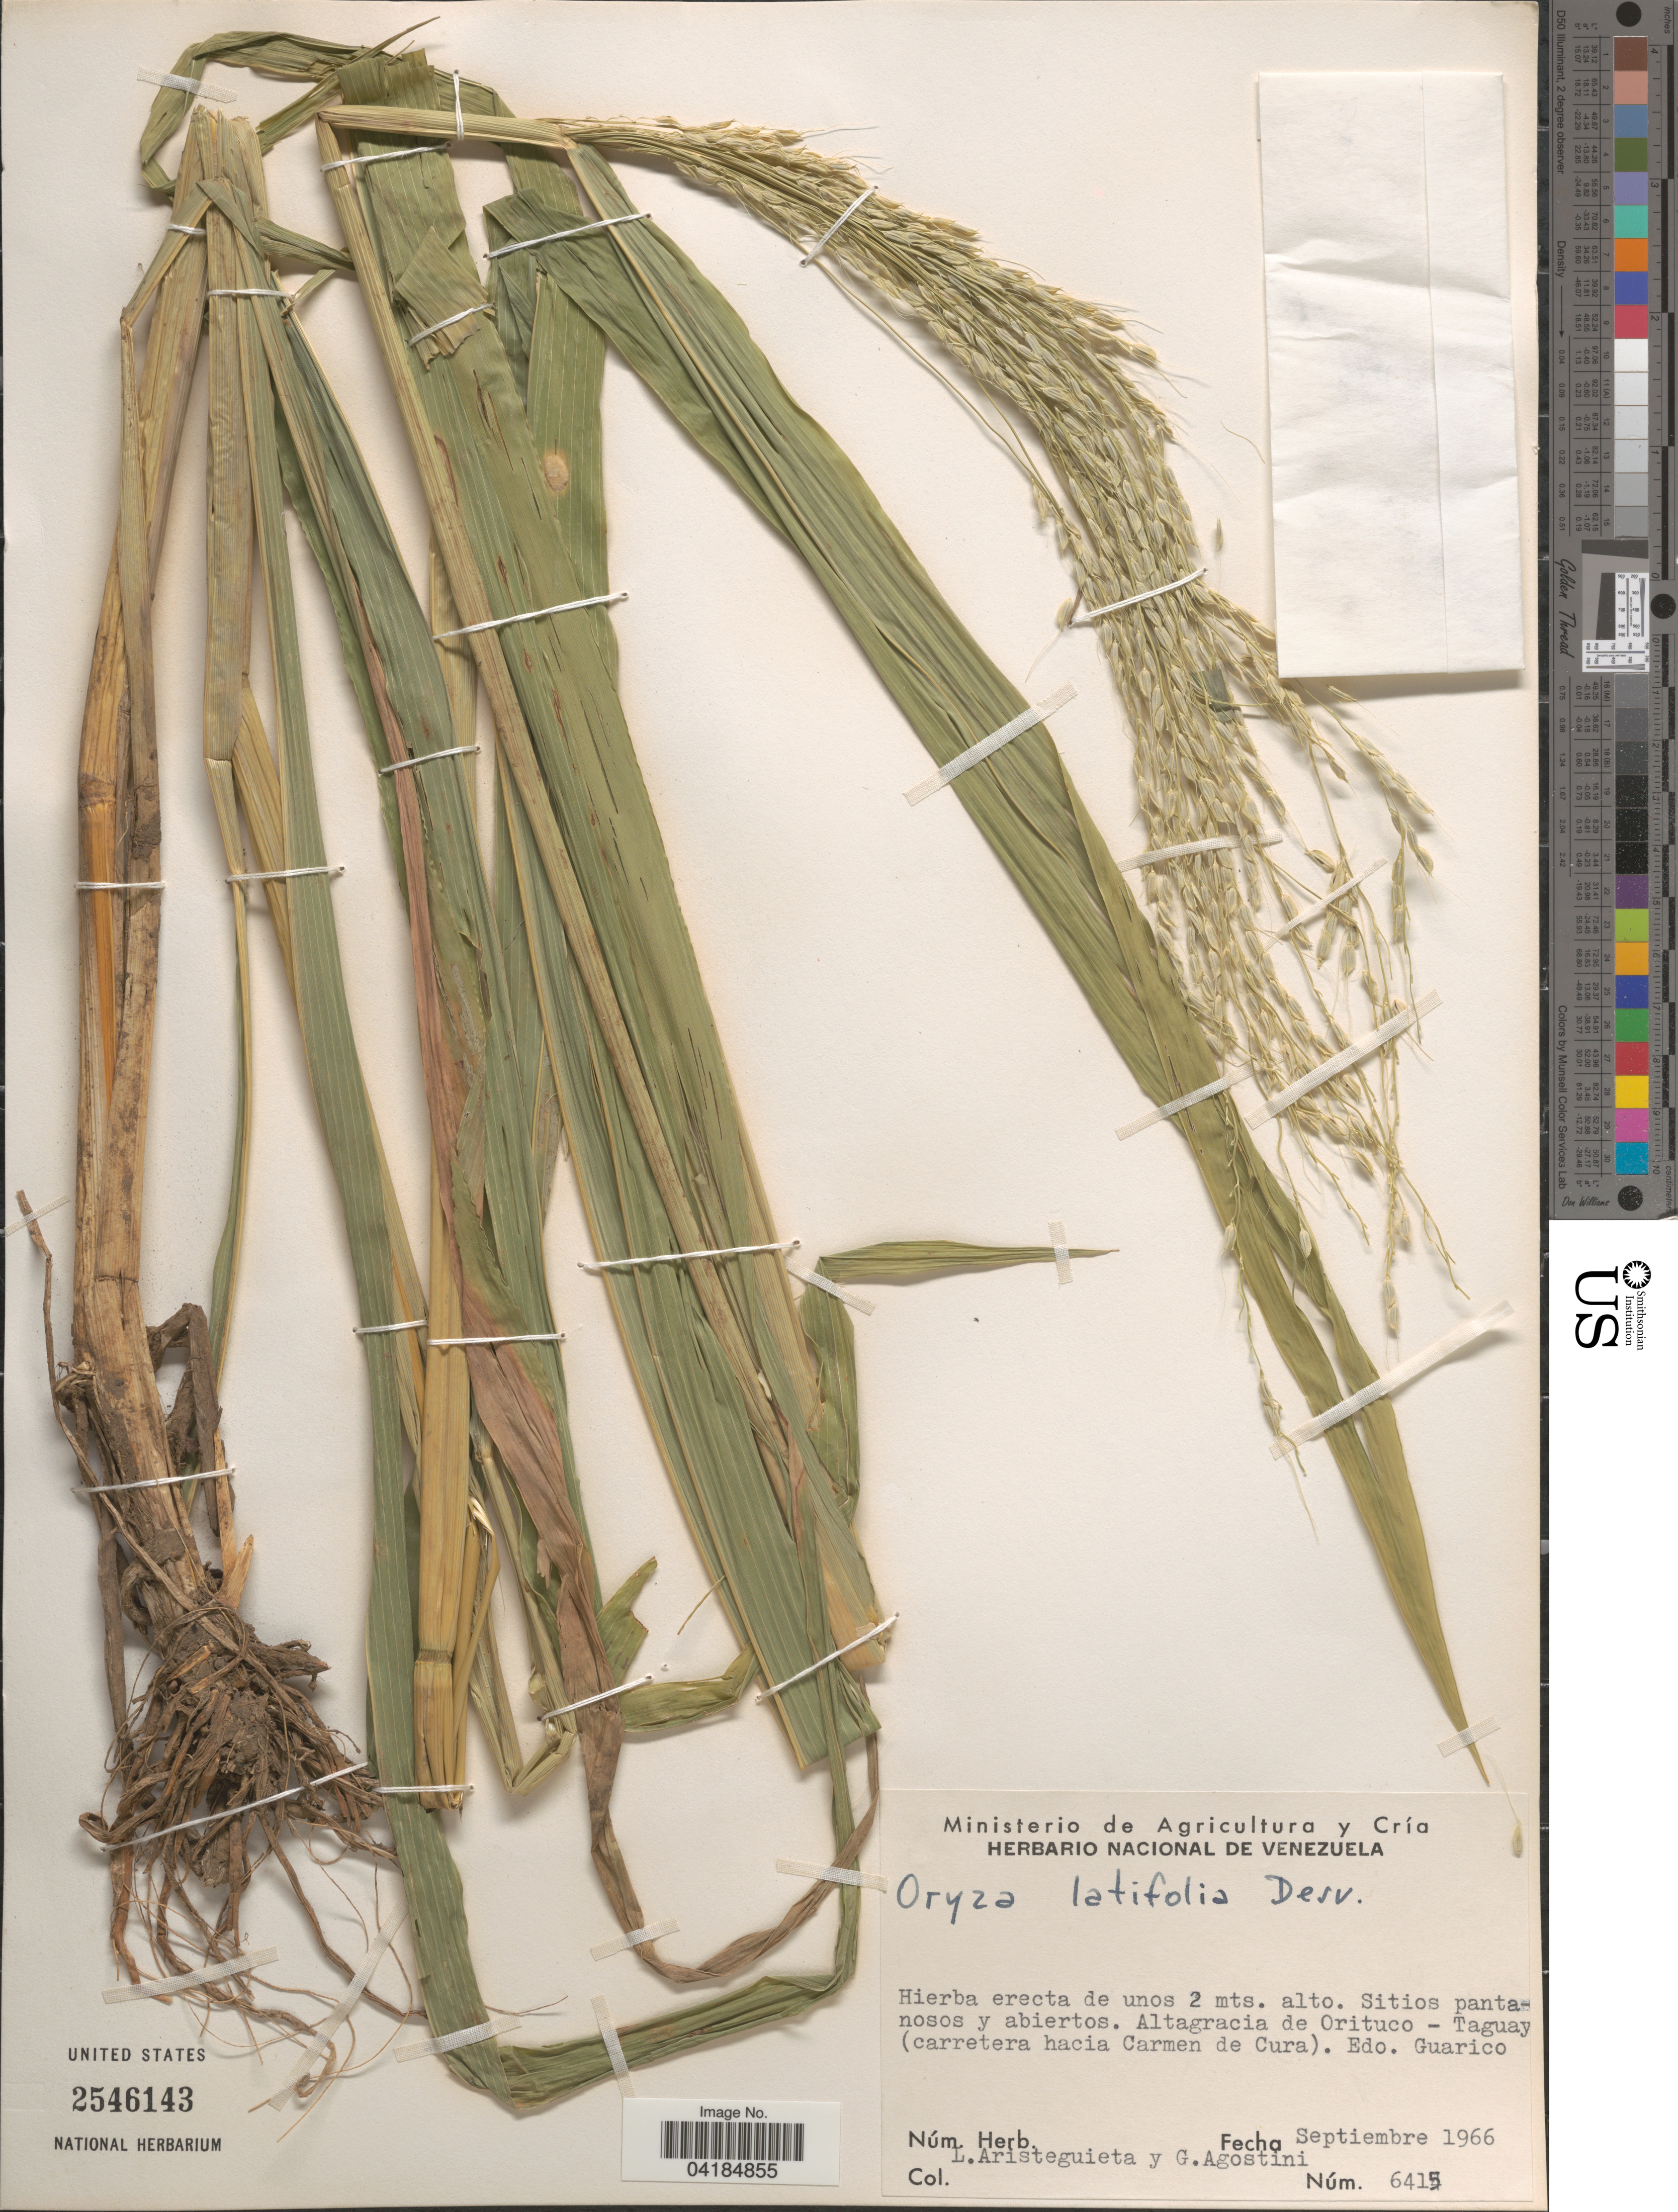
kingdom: Plantae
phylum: Tracheophyta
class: Liliopsida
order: Poales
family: Poaceae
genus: Oryza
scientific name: Oryza latifolia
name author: Desv.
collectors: L. Aristeguieta & G. Agostini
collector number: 6415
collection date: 1966-09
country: Venezuela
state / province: Guarico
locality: Altagracia de Orituco-Taguay (carretera hacia Carmen de Cura).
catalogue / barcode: US 2546143